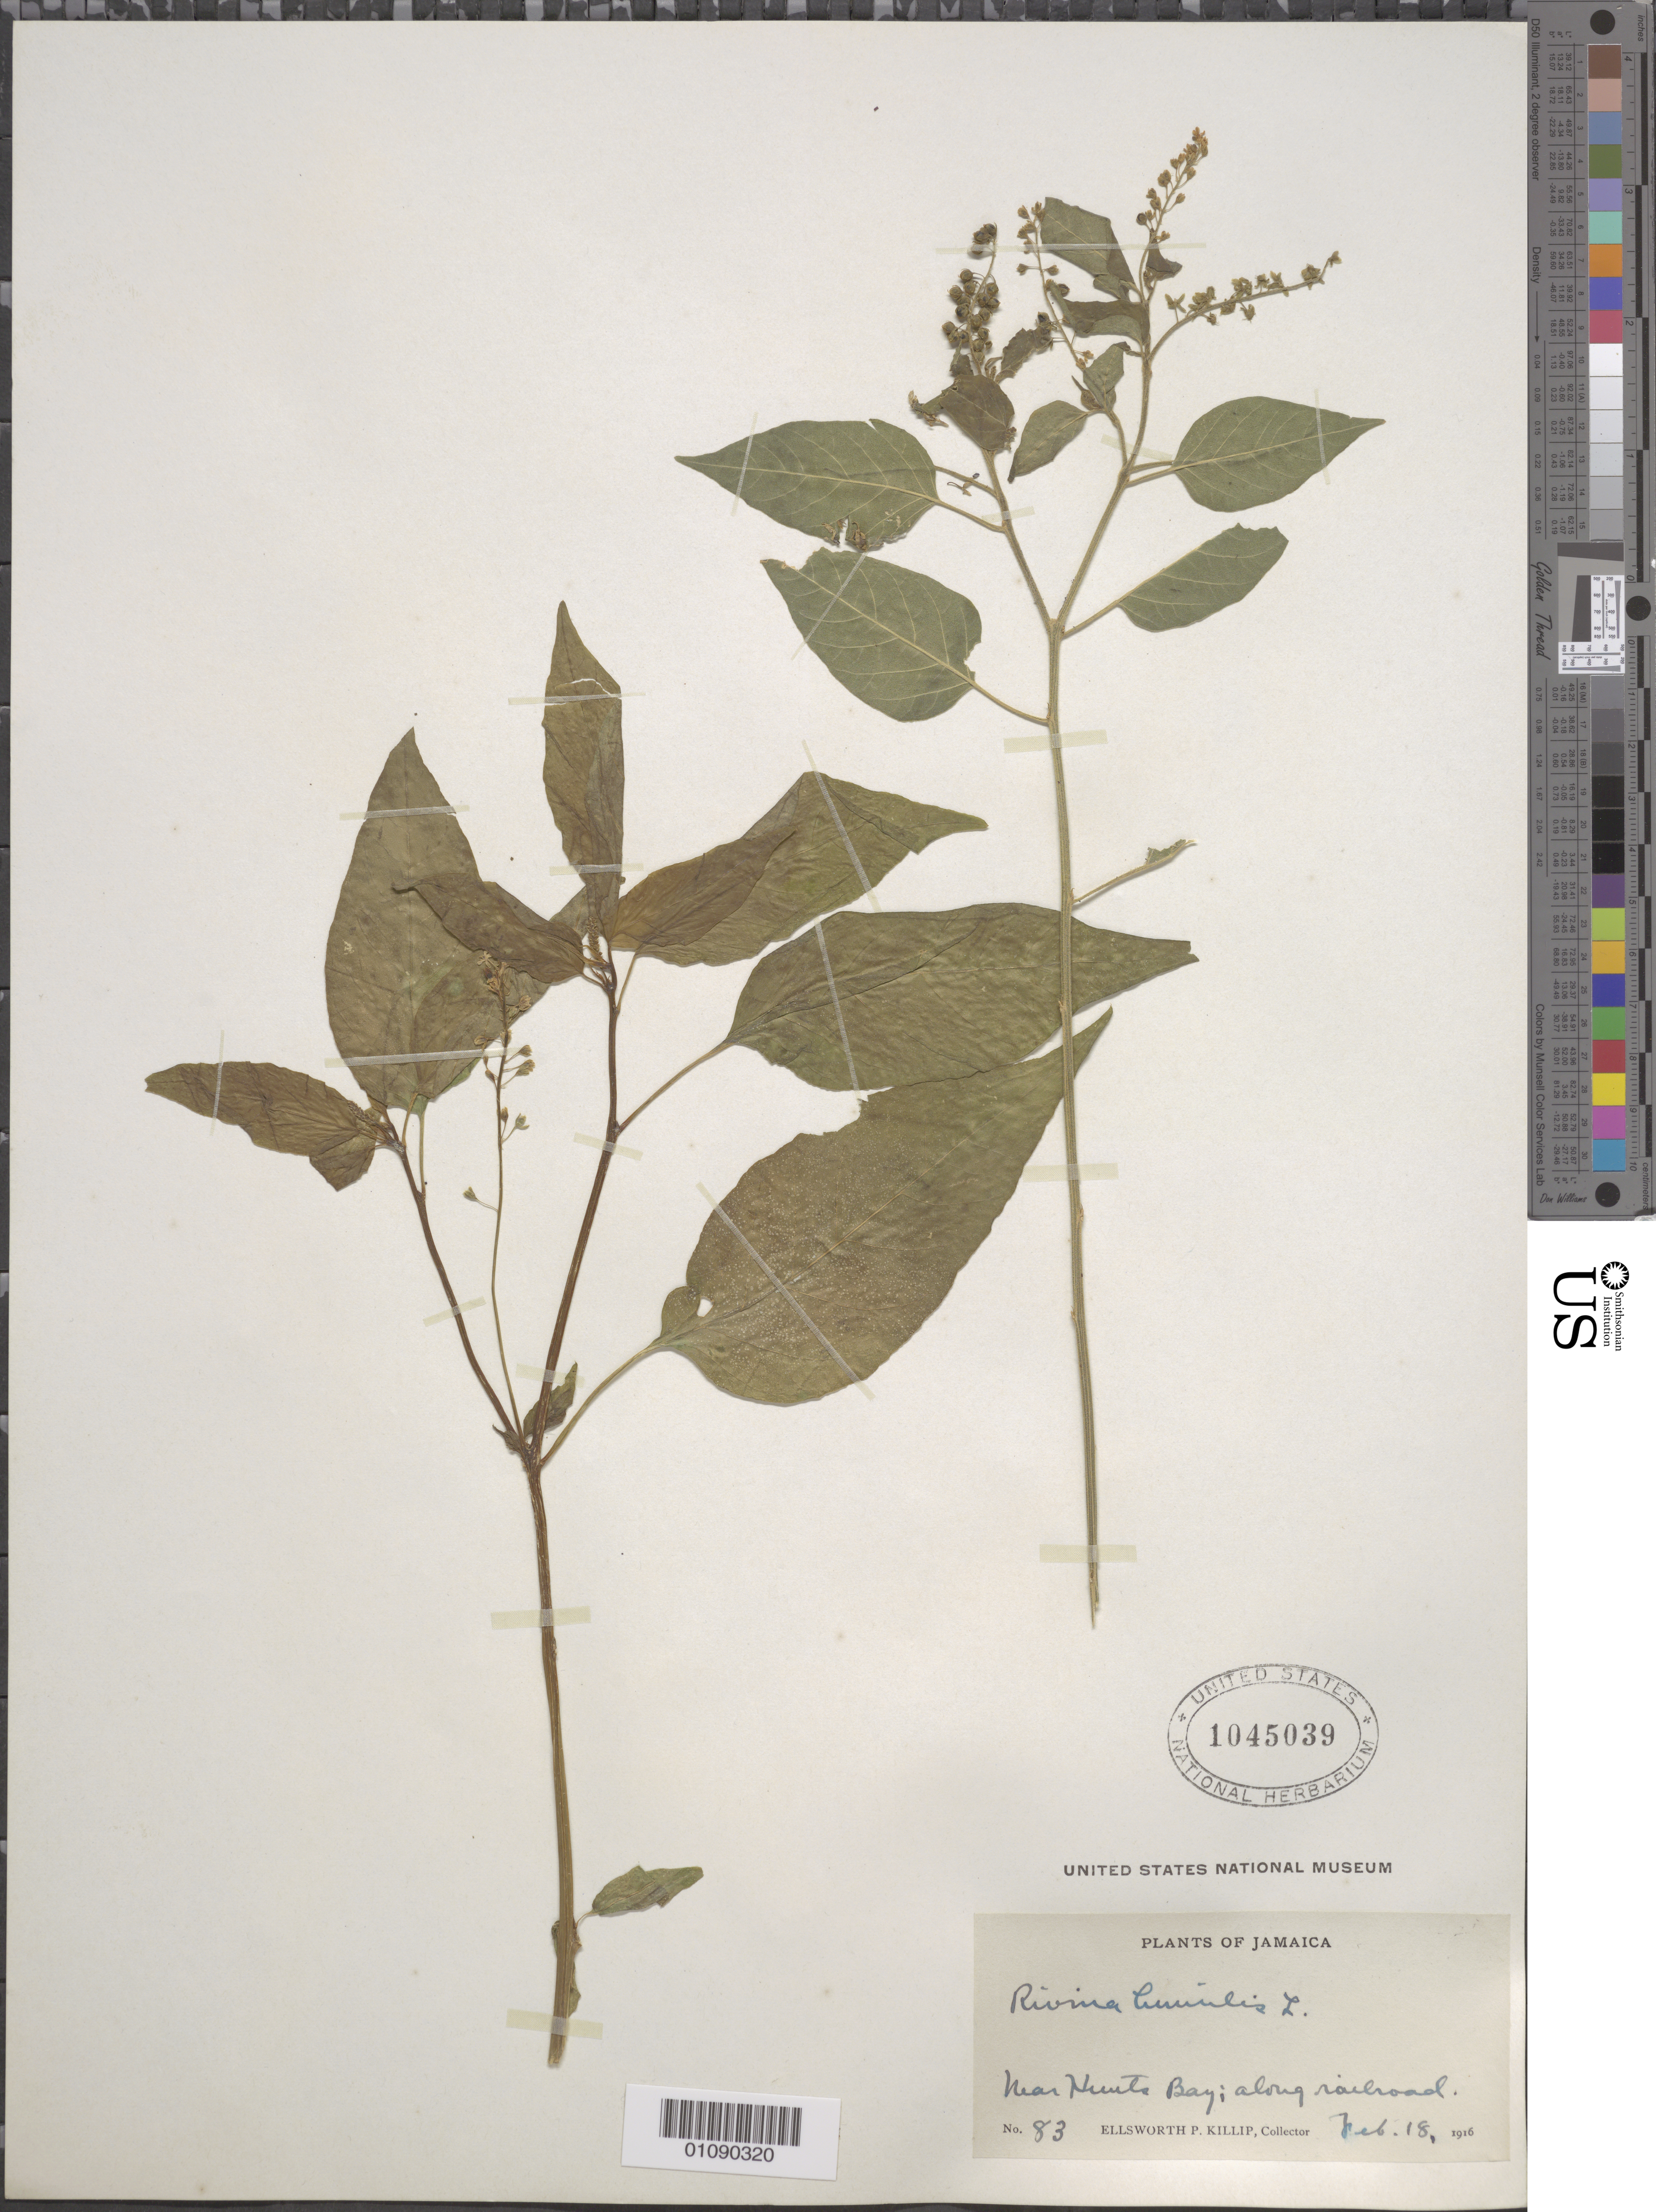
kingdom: Plantae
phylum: Tracheophyta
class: Magnoliopsida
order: Caryophyllales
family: Phytolaccaceae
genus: Rivina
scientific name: Rivina humilis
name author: L.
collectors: E. P. Killip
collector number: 83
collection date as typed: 18 Feb 1916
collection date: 1916-02-18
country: Jamaica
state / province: Saint Catherine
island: Jamaica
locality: Near Hunts Bay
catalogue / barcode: US 1045039